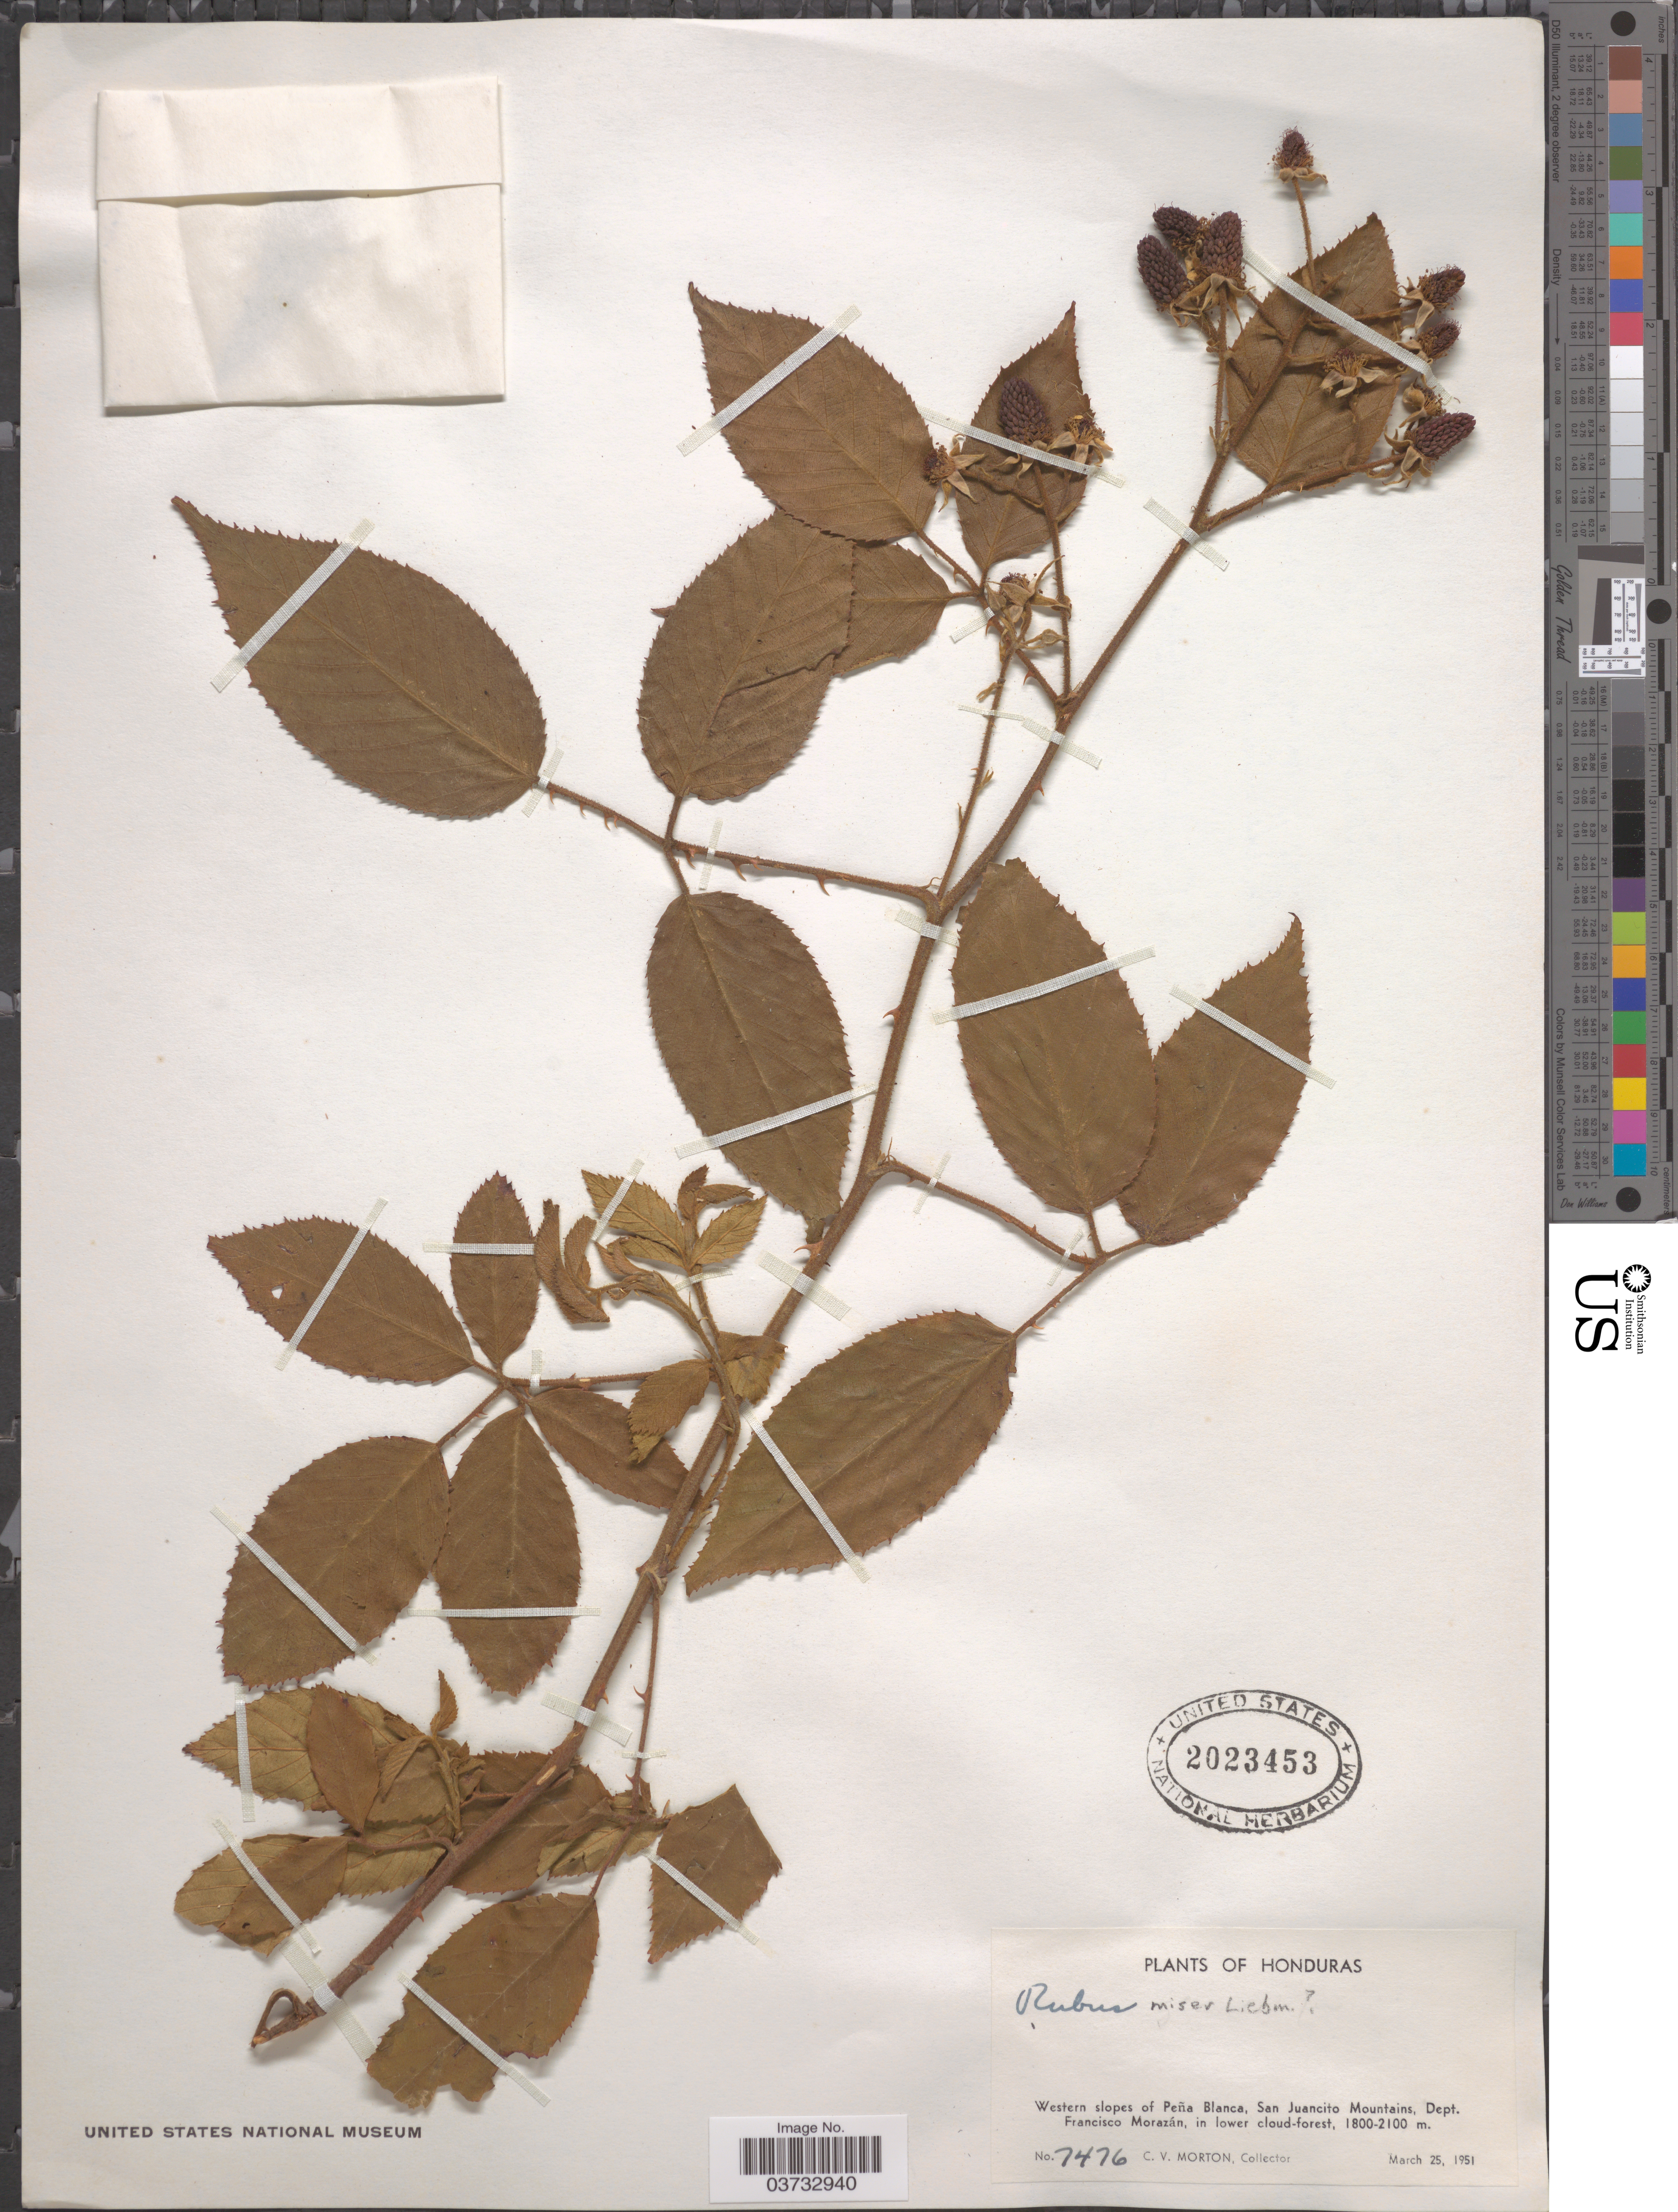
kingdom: Plantae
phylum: Tracheophyta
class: Magnoliopsida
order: Rosales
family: Rosaceae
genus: Rubus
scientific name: Rubus miser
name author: Liebm.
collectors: C. V. Morton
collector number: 7476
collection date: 1951-03-25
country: Honduras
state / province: Fco. Morazán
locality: Western slopes of Peña Blanca, San Juancito Mountains, Dept. Francisco Morazán, in lower cloud-forest.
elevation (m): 1800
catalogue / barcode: US 2023453